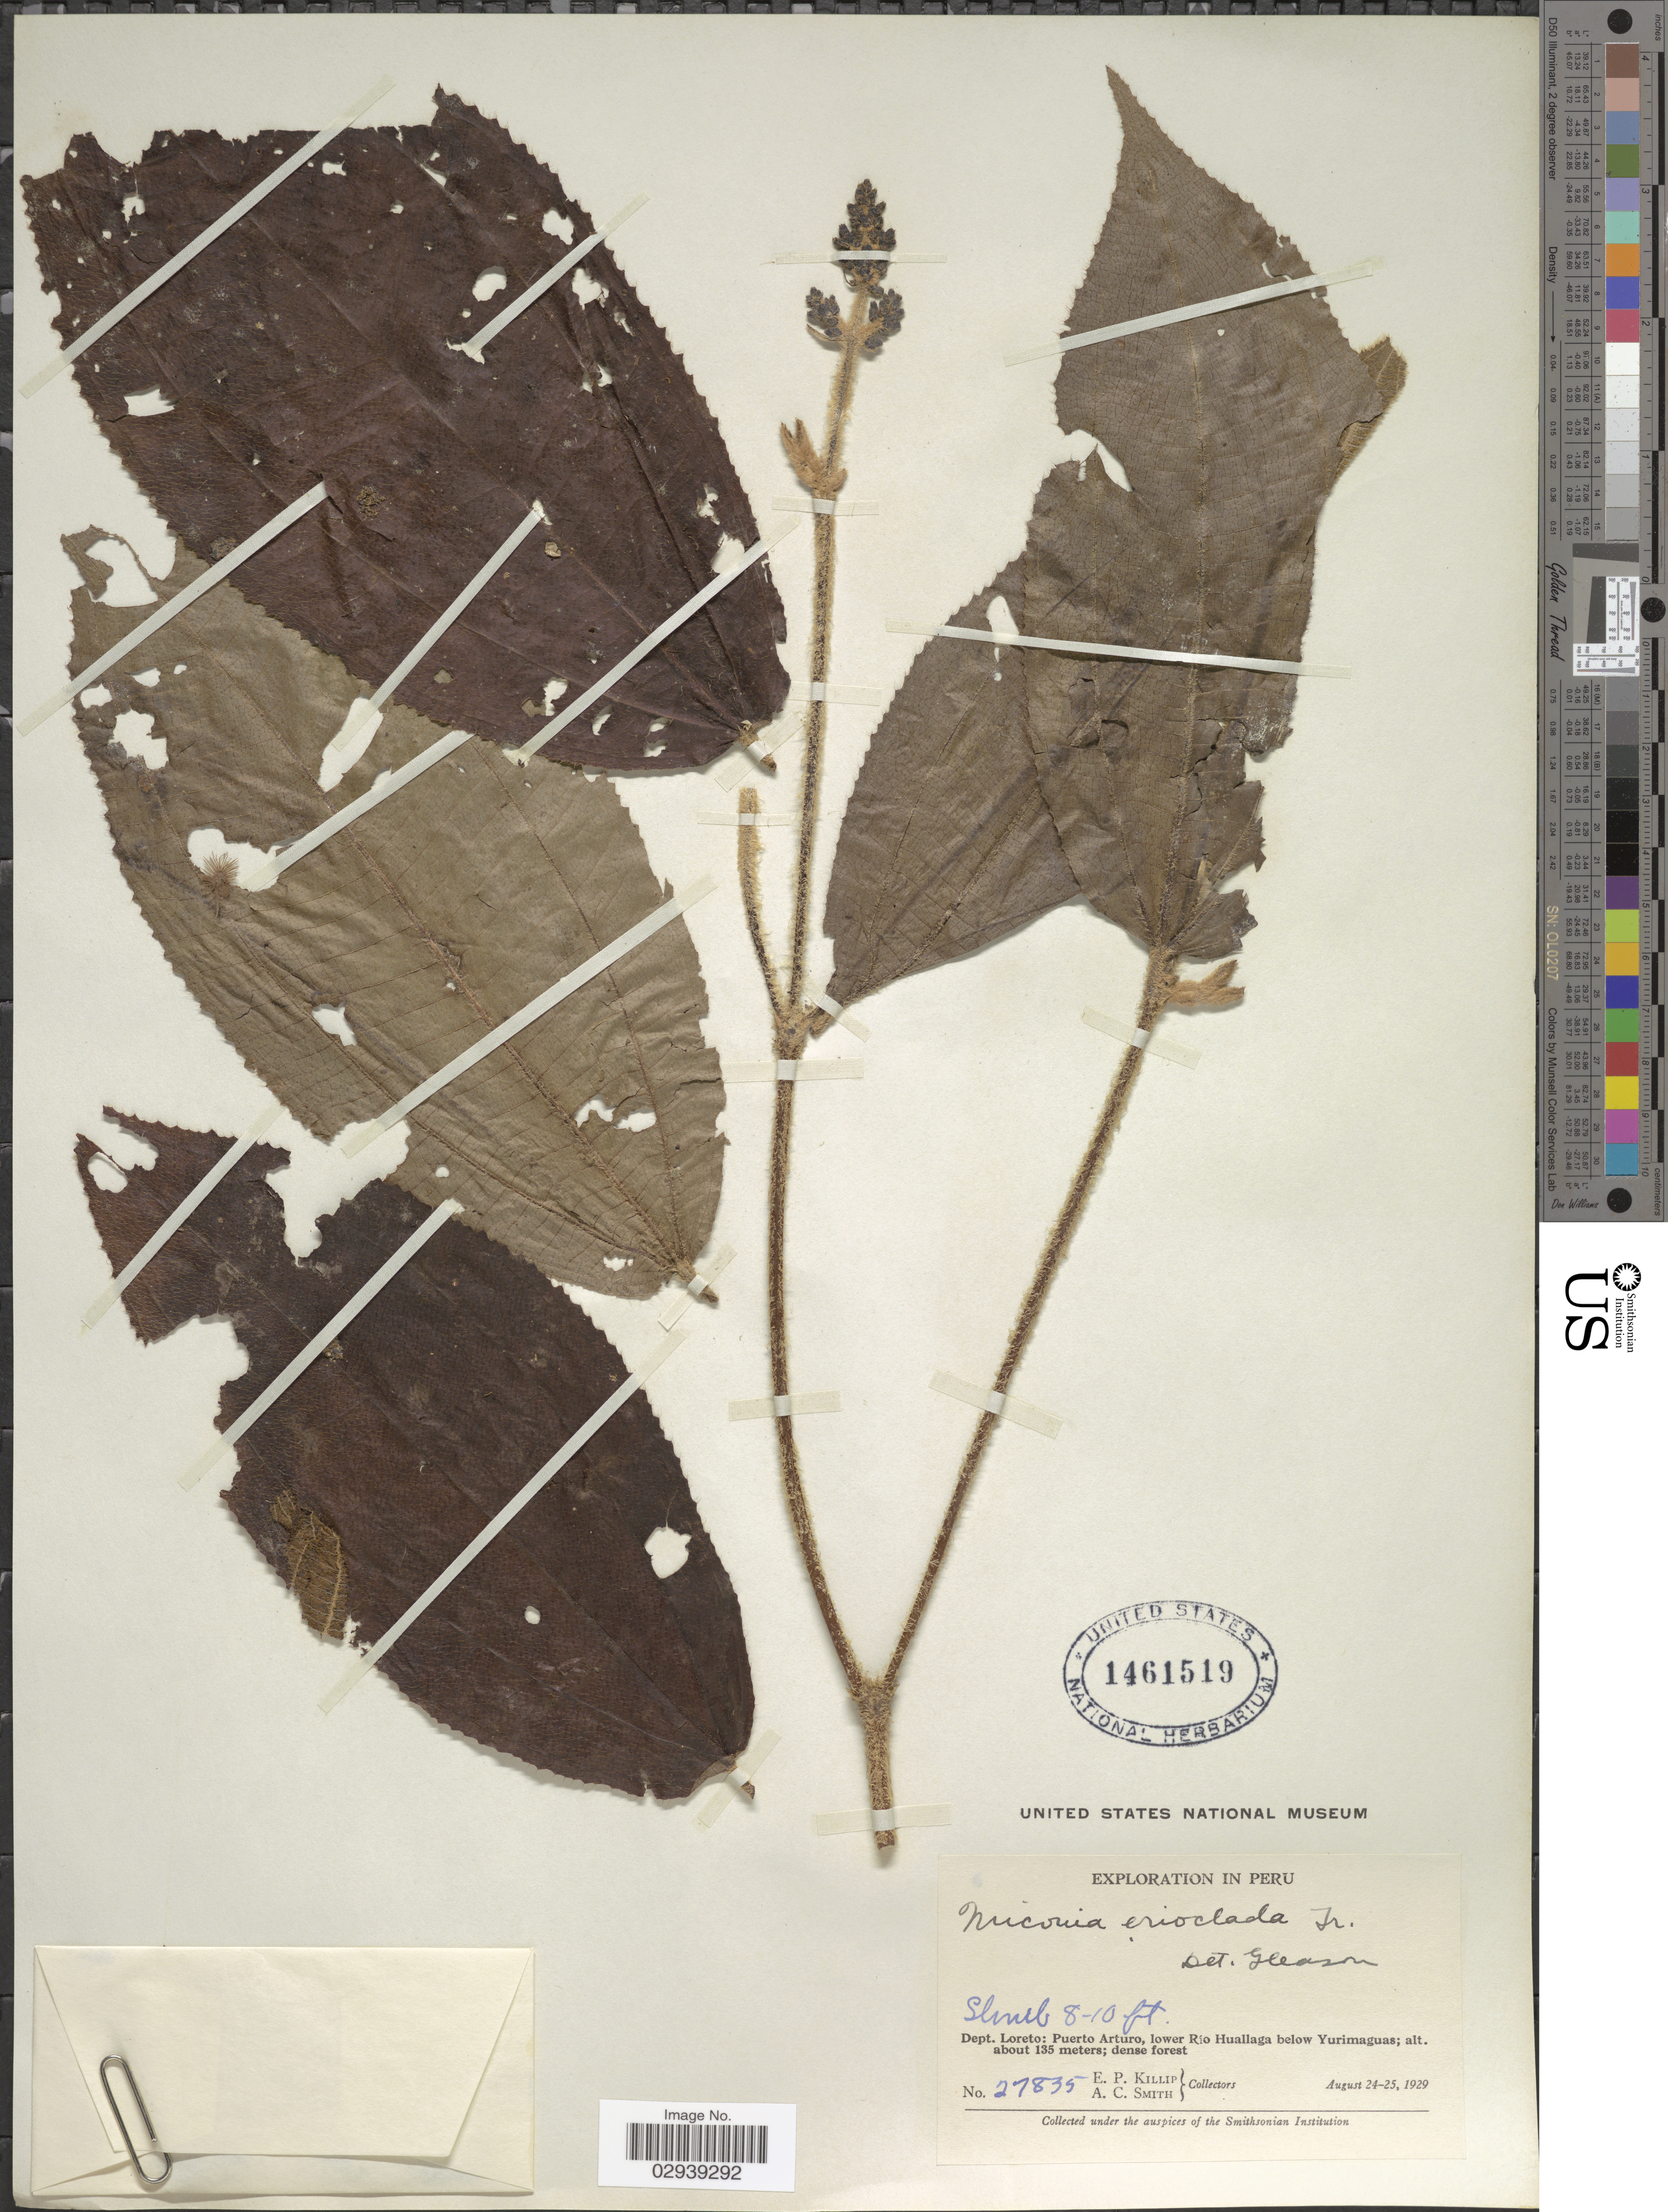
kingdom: Plantae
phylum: Tracheophyta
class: Magnoliopsida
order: Myrtales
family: Melastomataceae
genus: Miconia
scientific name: Miconia erioclada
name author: Triana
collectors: E. P. Killip & A. C. Smith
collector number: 27835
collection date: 1929-08-24/1929-08-25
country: Peru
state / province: Loreto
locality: Dept. Loreto: Puerto Arturo, lower Río Huallaga below Yurimaguas.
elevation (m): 135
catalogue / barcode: US 1461519